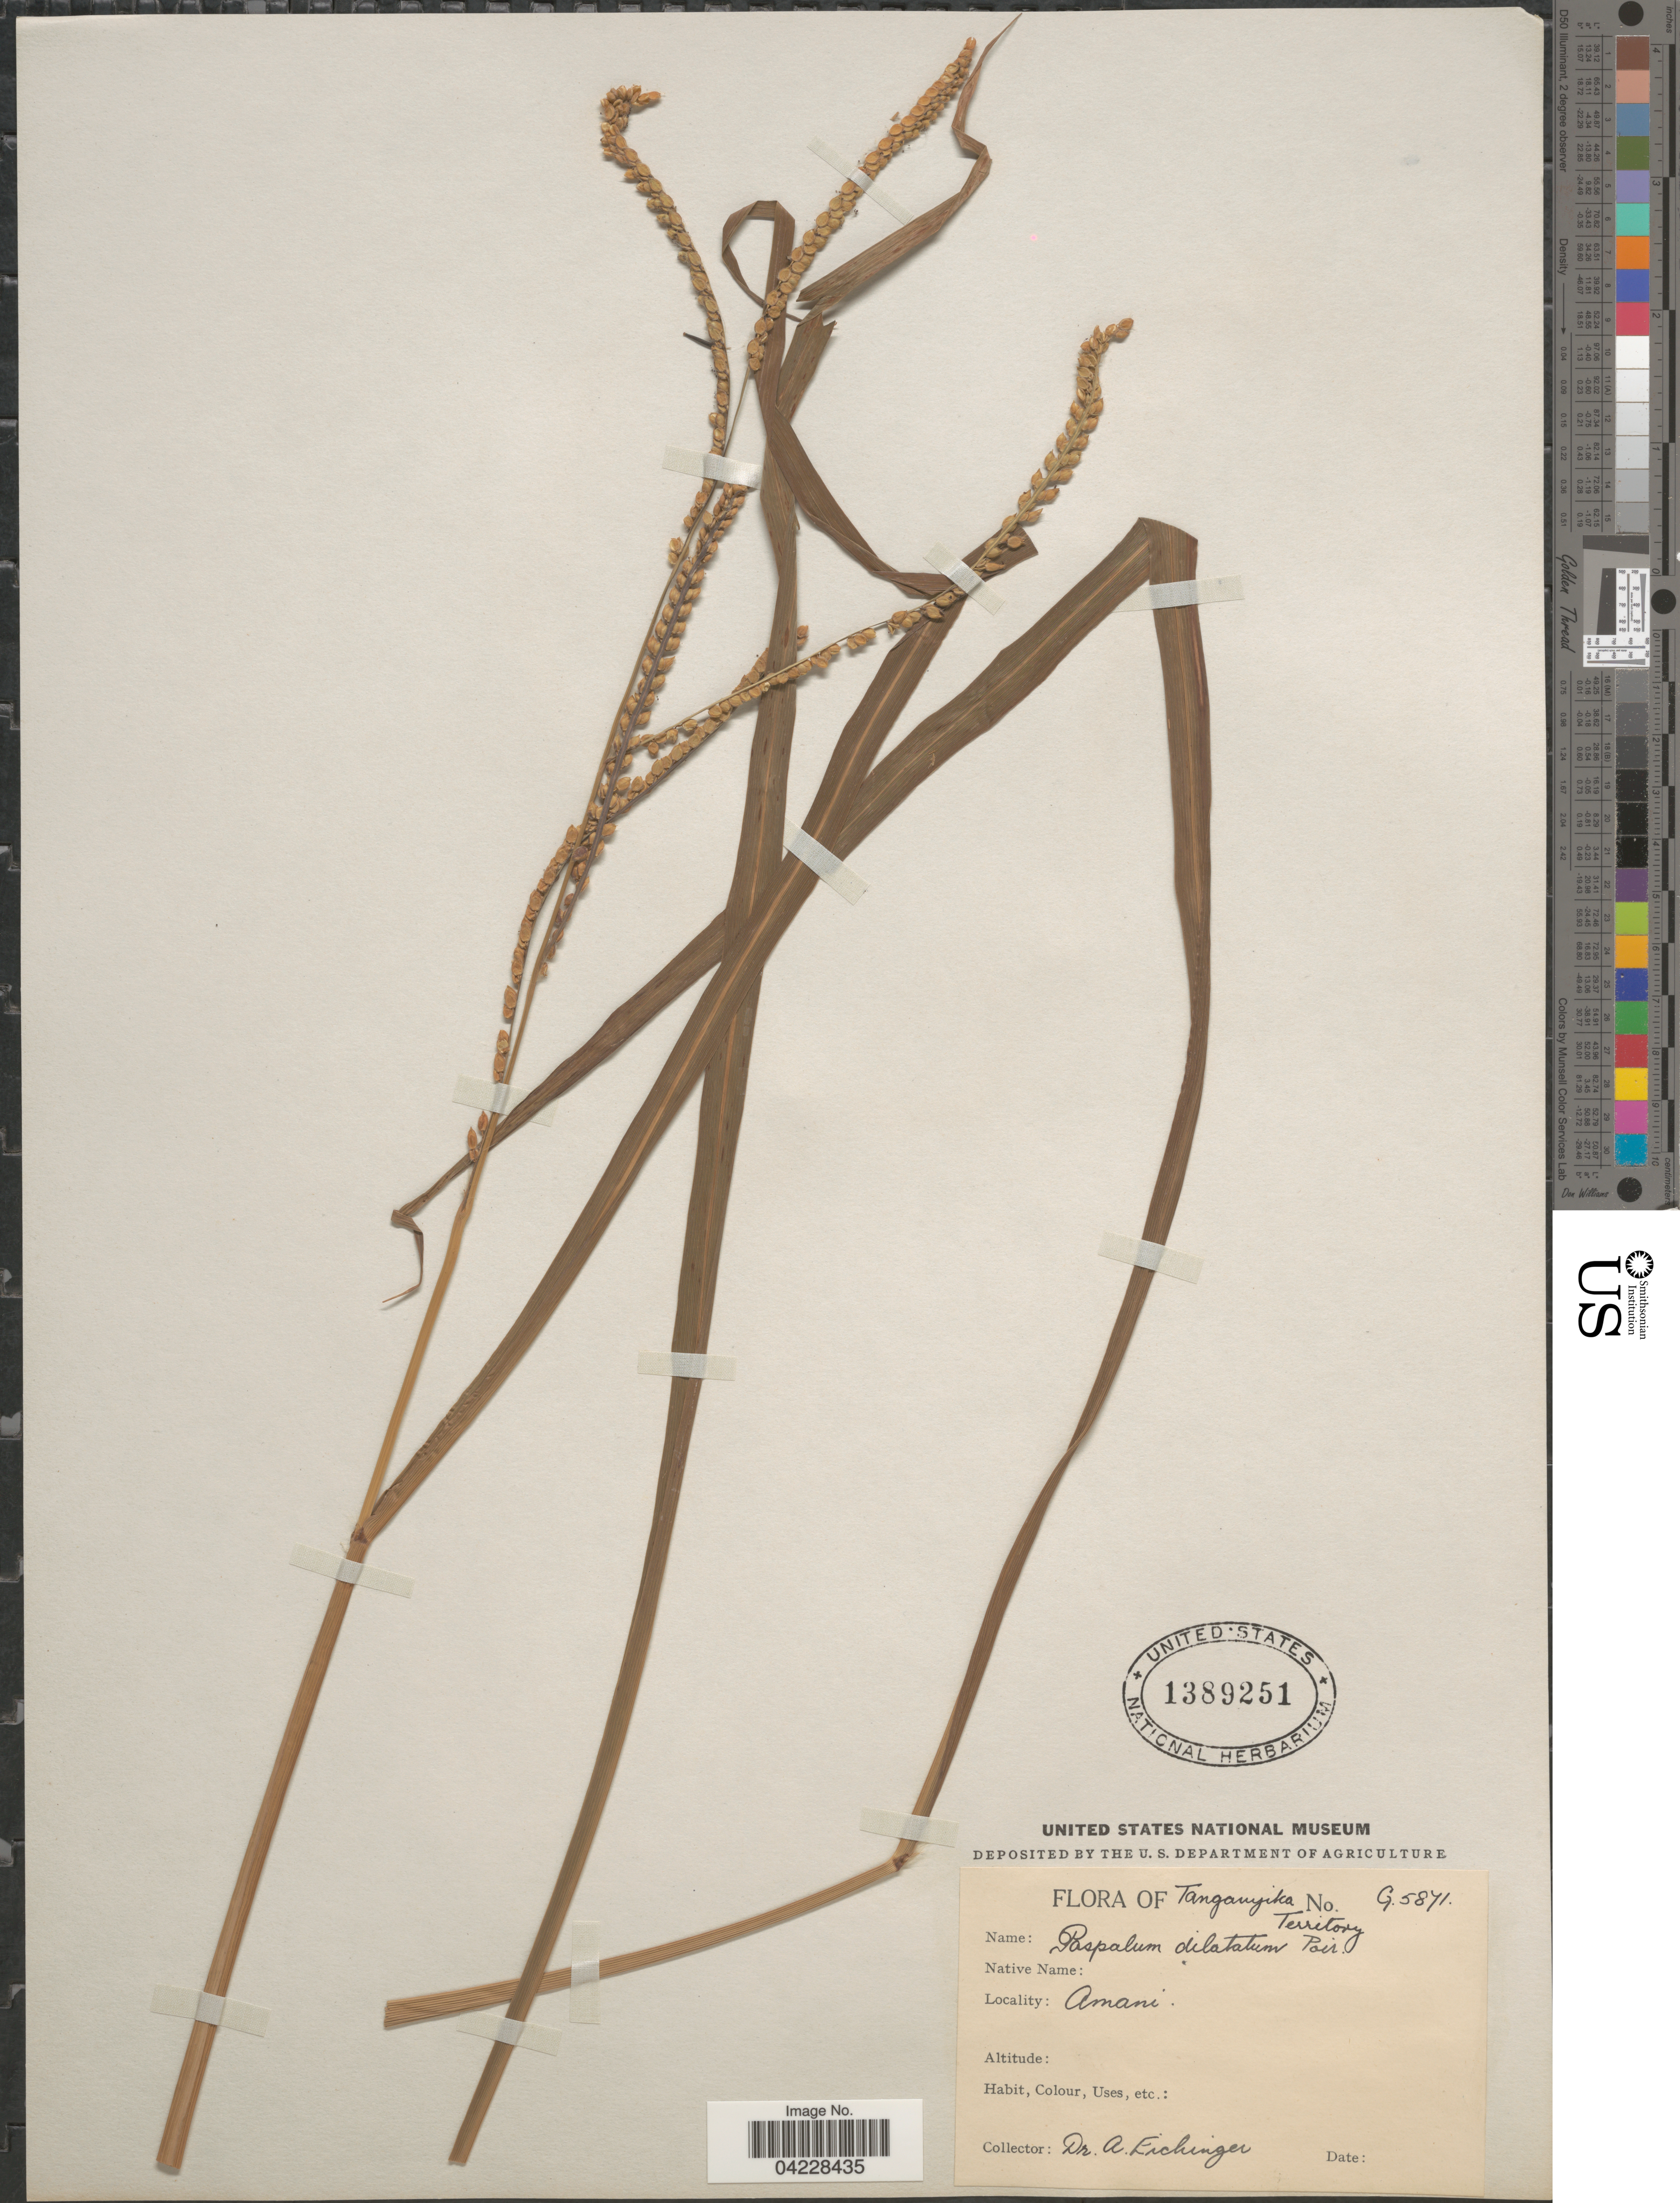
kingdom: Plantae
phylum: Tracheophyta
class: Liliopsida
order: Poales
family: Poaceae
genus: Paspalum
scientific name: Paspalum dilatatum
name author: Poir.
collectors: Eichinger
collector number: G5871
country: Tanzania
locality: Tanganyika Territory. Amani.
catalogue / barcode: US 1389251